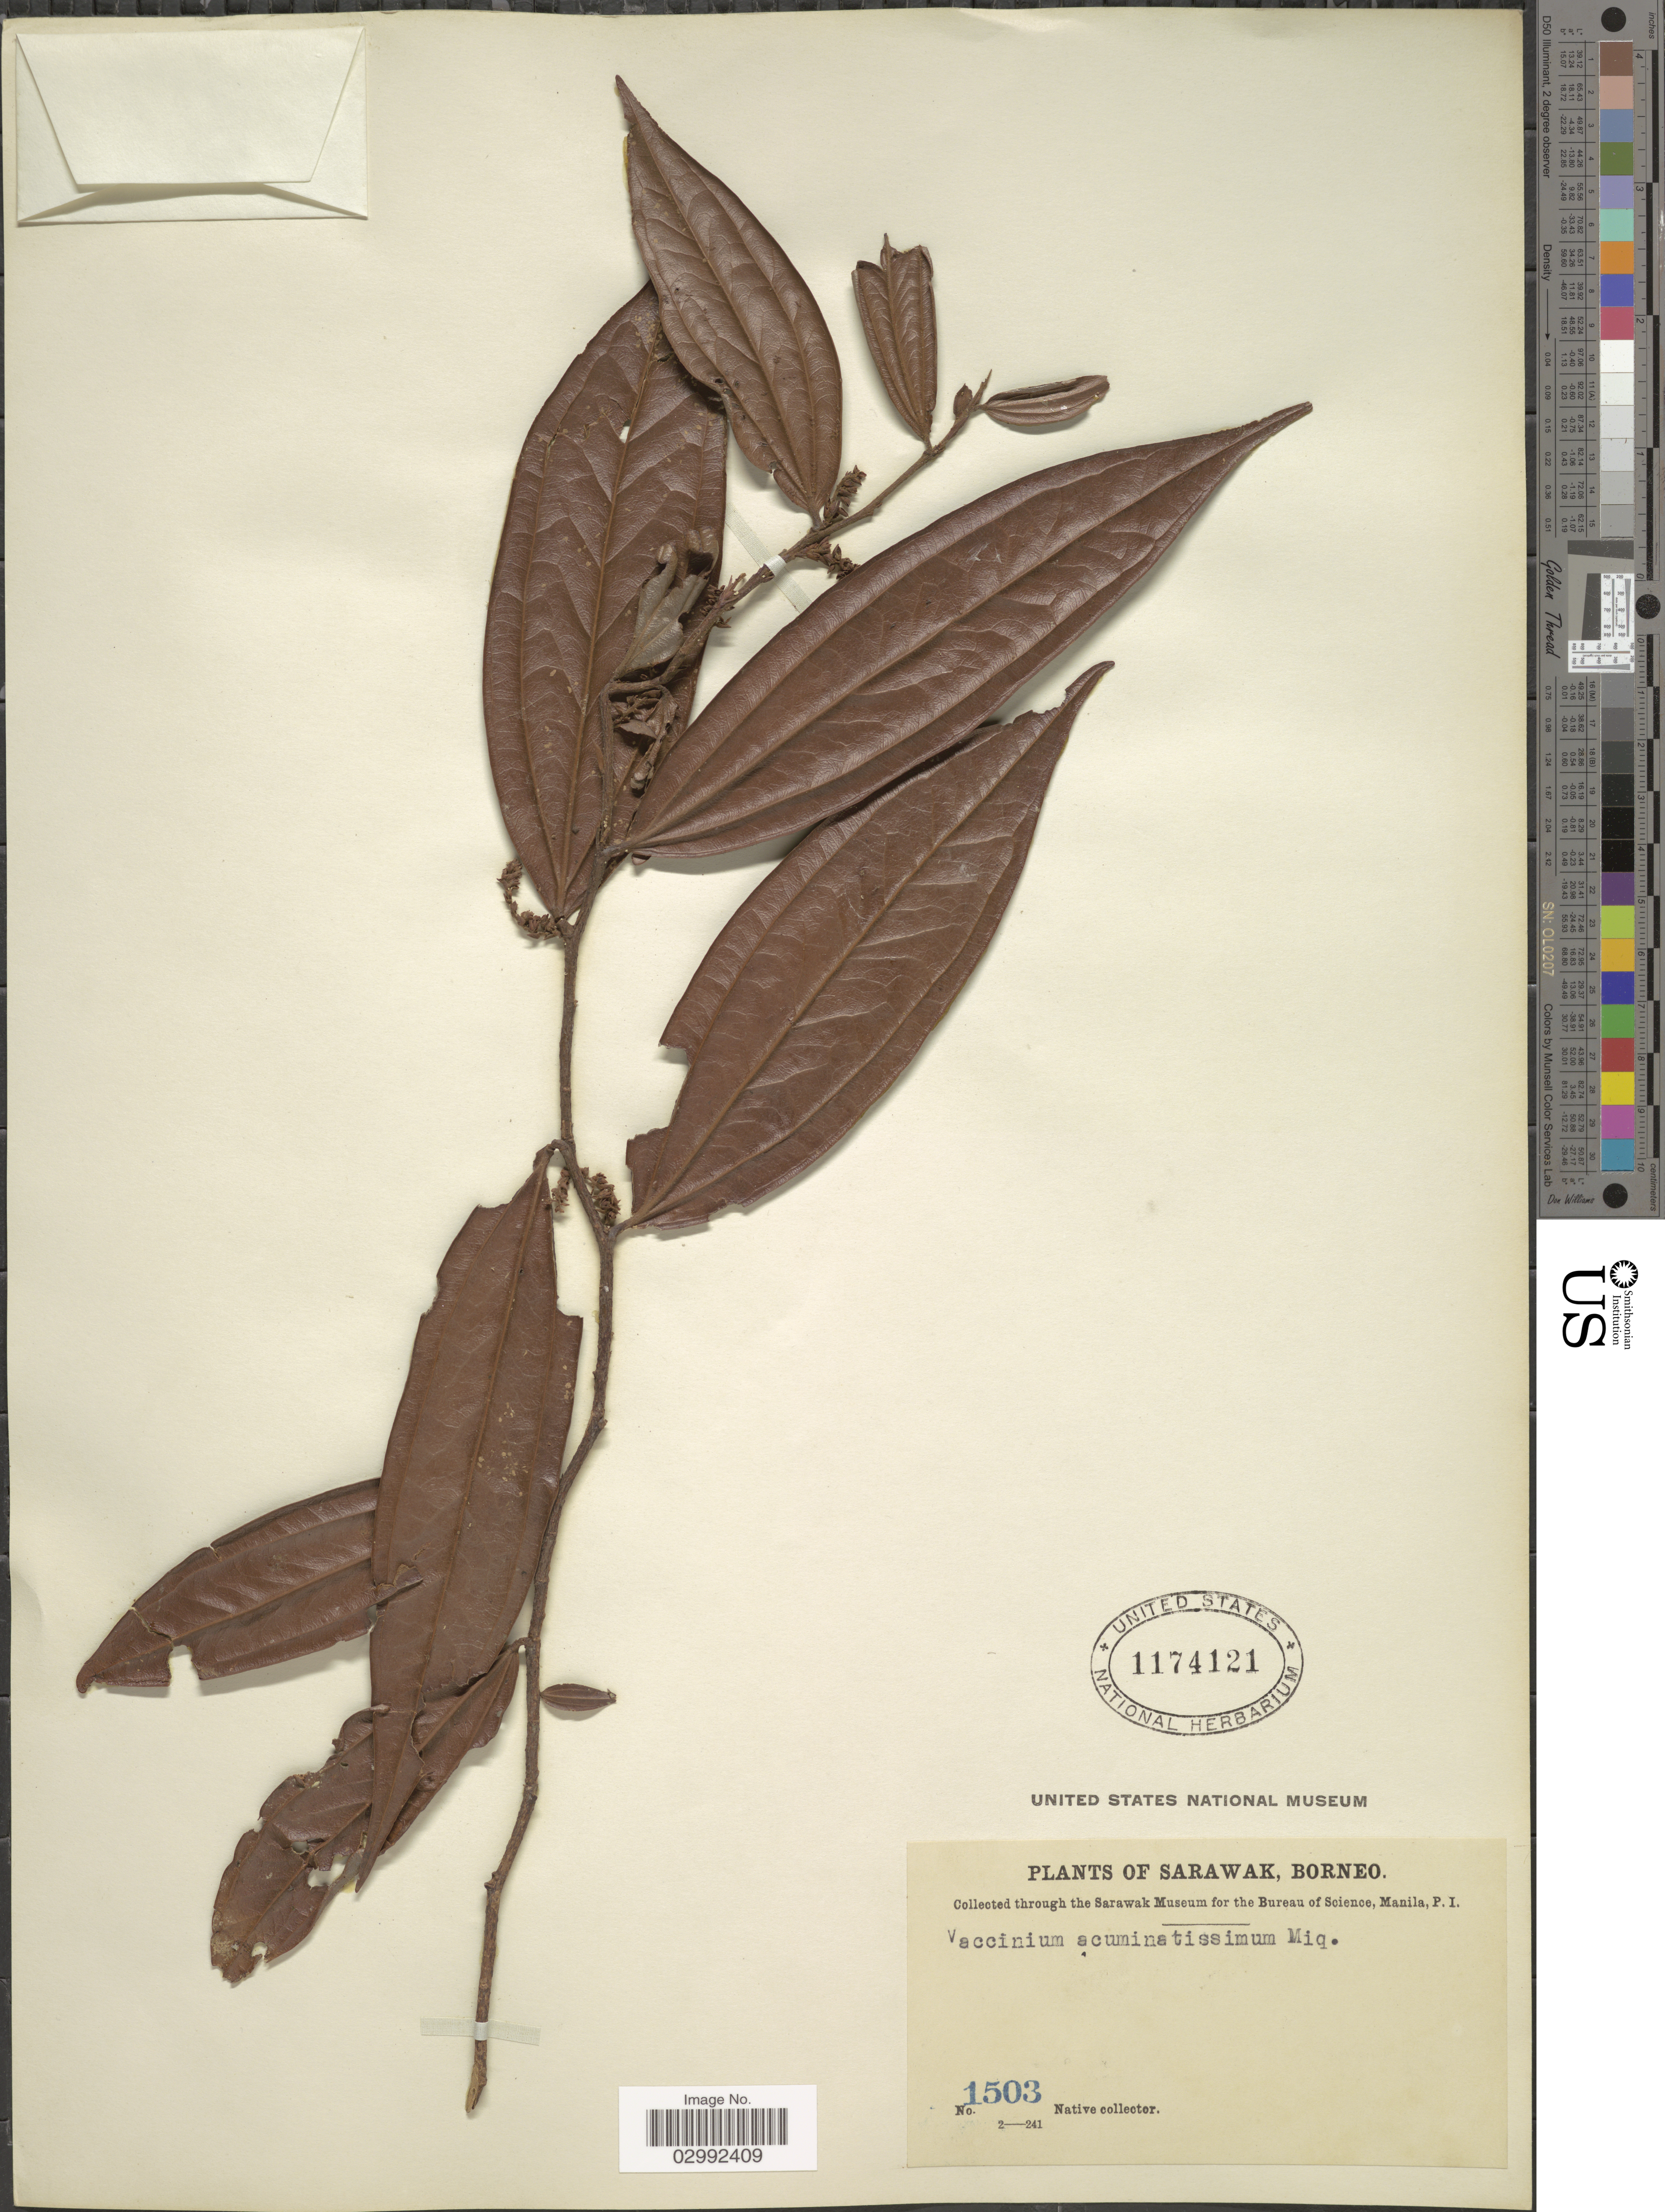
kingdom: Plantae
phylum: Tracheophyta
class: Magnoliopsida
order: Ericales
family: Ericaceae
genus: Vaccinium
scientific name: Vaccinium acuminatissimum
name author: Miq.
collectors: Native collector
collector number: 1503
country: Malaysia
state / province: Sarawak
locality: Borneo.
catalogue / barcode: US 1174121